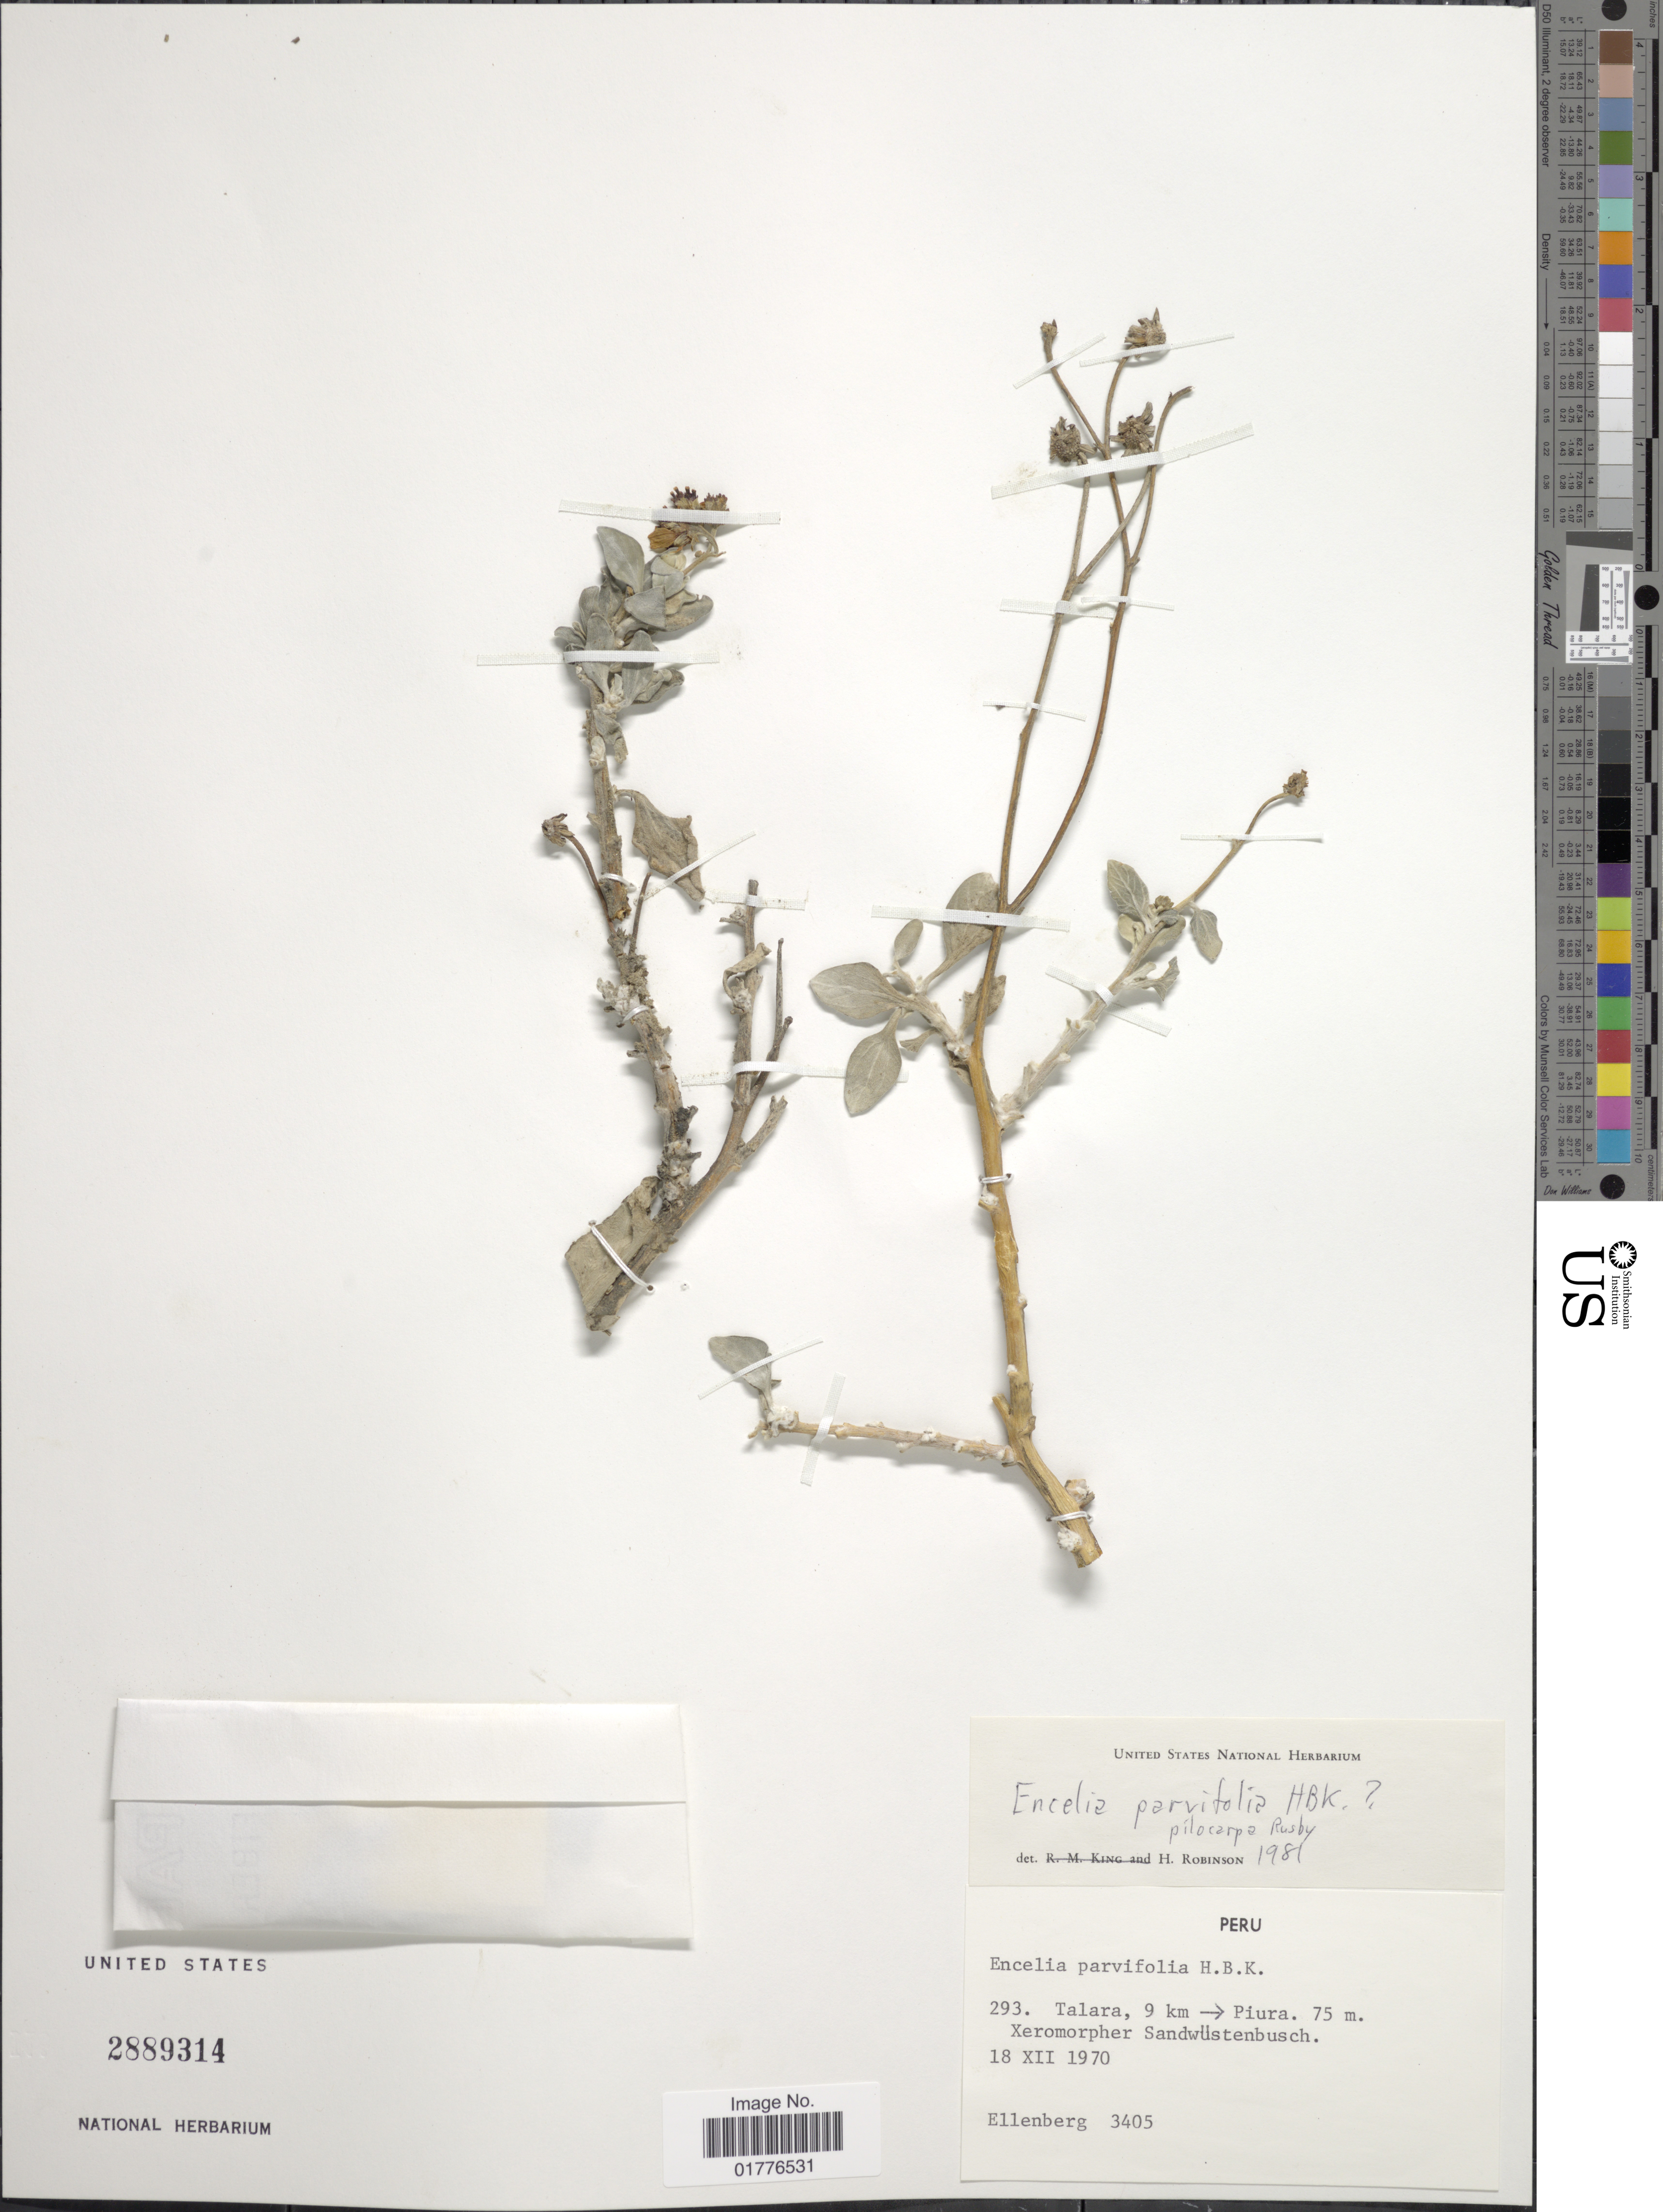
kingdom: Plantae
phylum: Tracheophyta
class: Magnoliopsida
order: Asterales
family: Asteraceae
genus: Encelia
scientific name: Encelia pilocarpa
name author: Rusby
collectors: H. Ellenberg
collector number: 3405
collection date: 1970-12-18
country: Peru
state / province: Piura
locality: Talara, 9 km -> Piura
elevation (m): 75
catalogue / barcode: US 2889314